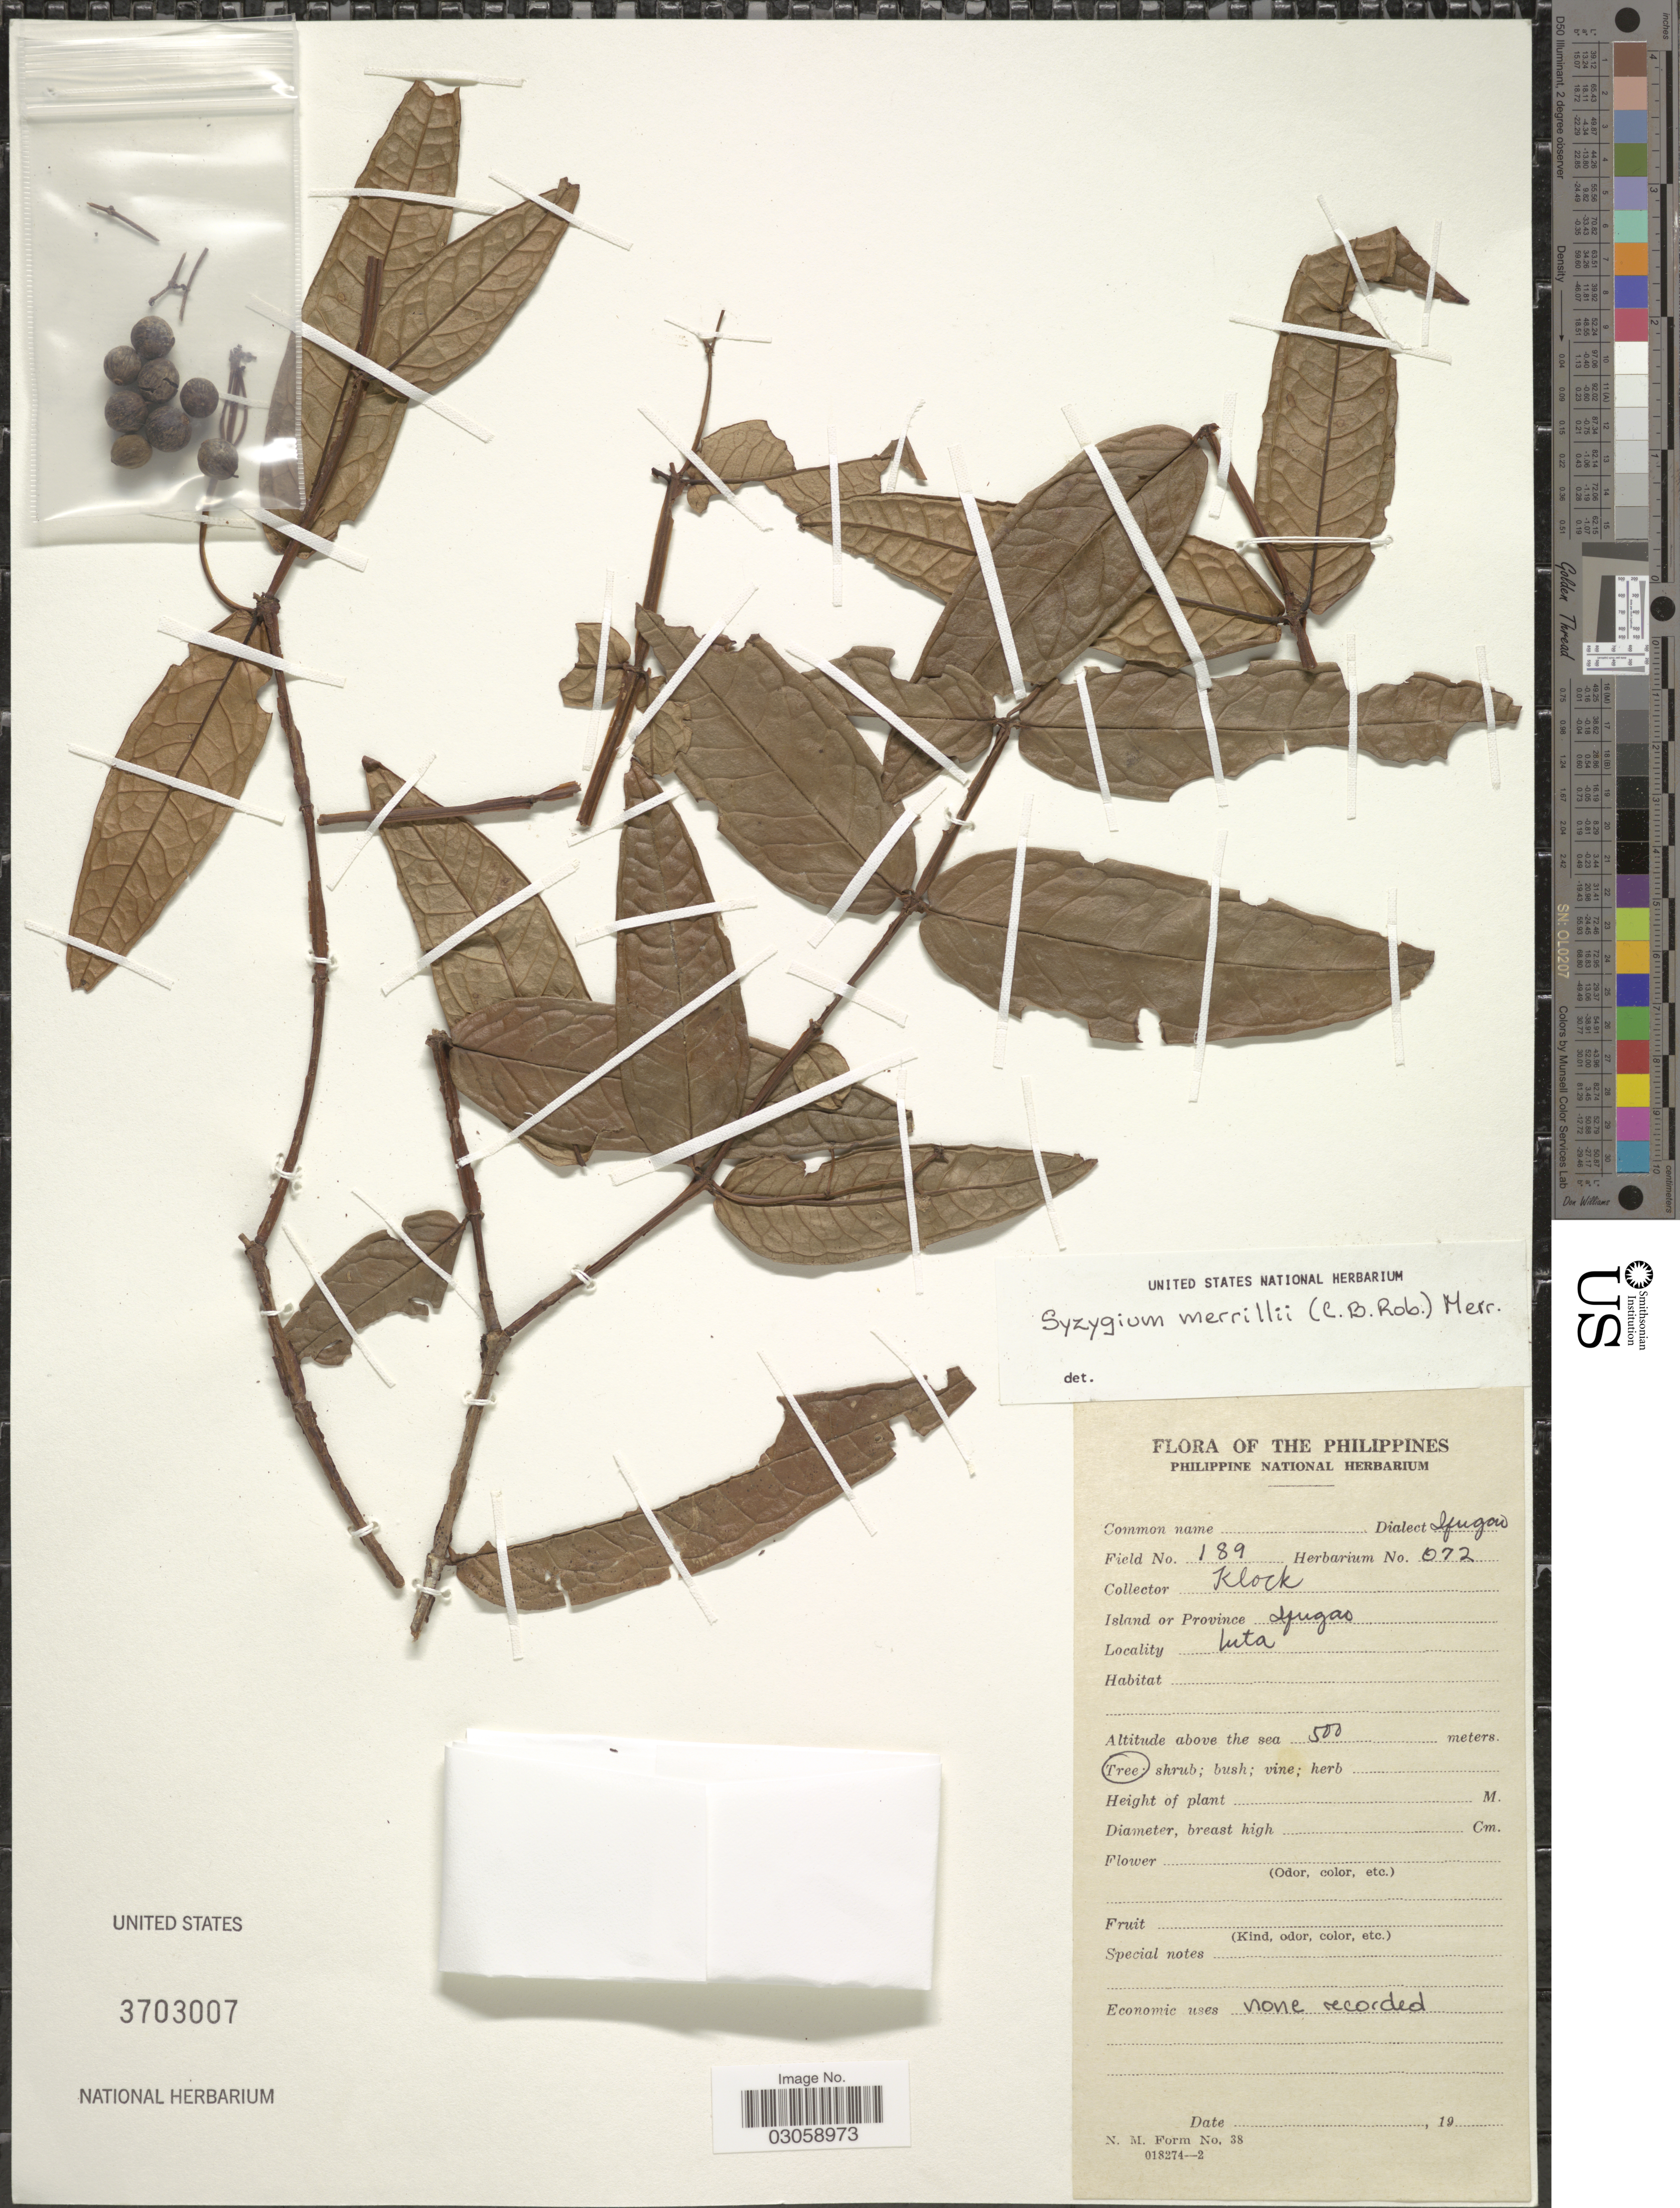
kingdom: Plantae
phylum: Tracheophyta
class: Magnoliopsida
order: Myrtales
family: Myrtaceae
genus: Syzygium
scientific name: Syzygium merrillii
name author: Masam.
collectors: Klock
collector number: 189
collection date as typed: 19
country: Philippines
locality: Island or Province Ifugao, Luta.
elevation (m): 500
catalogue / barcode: US 3703007